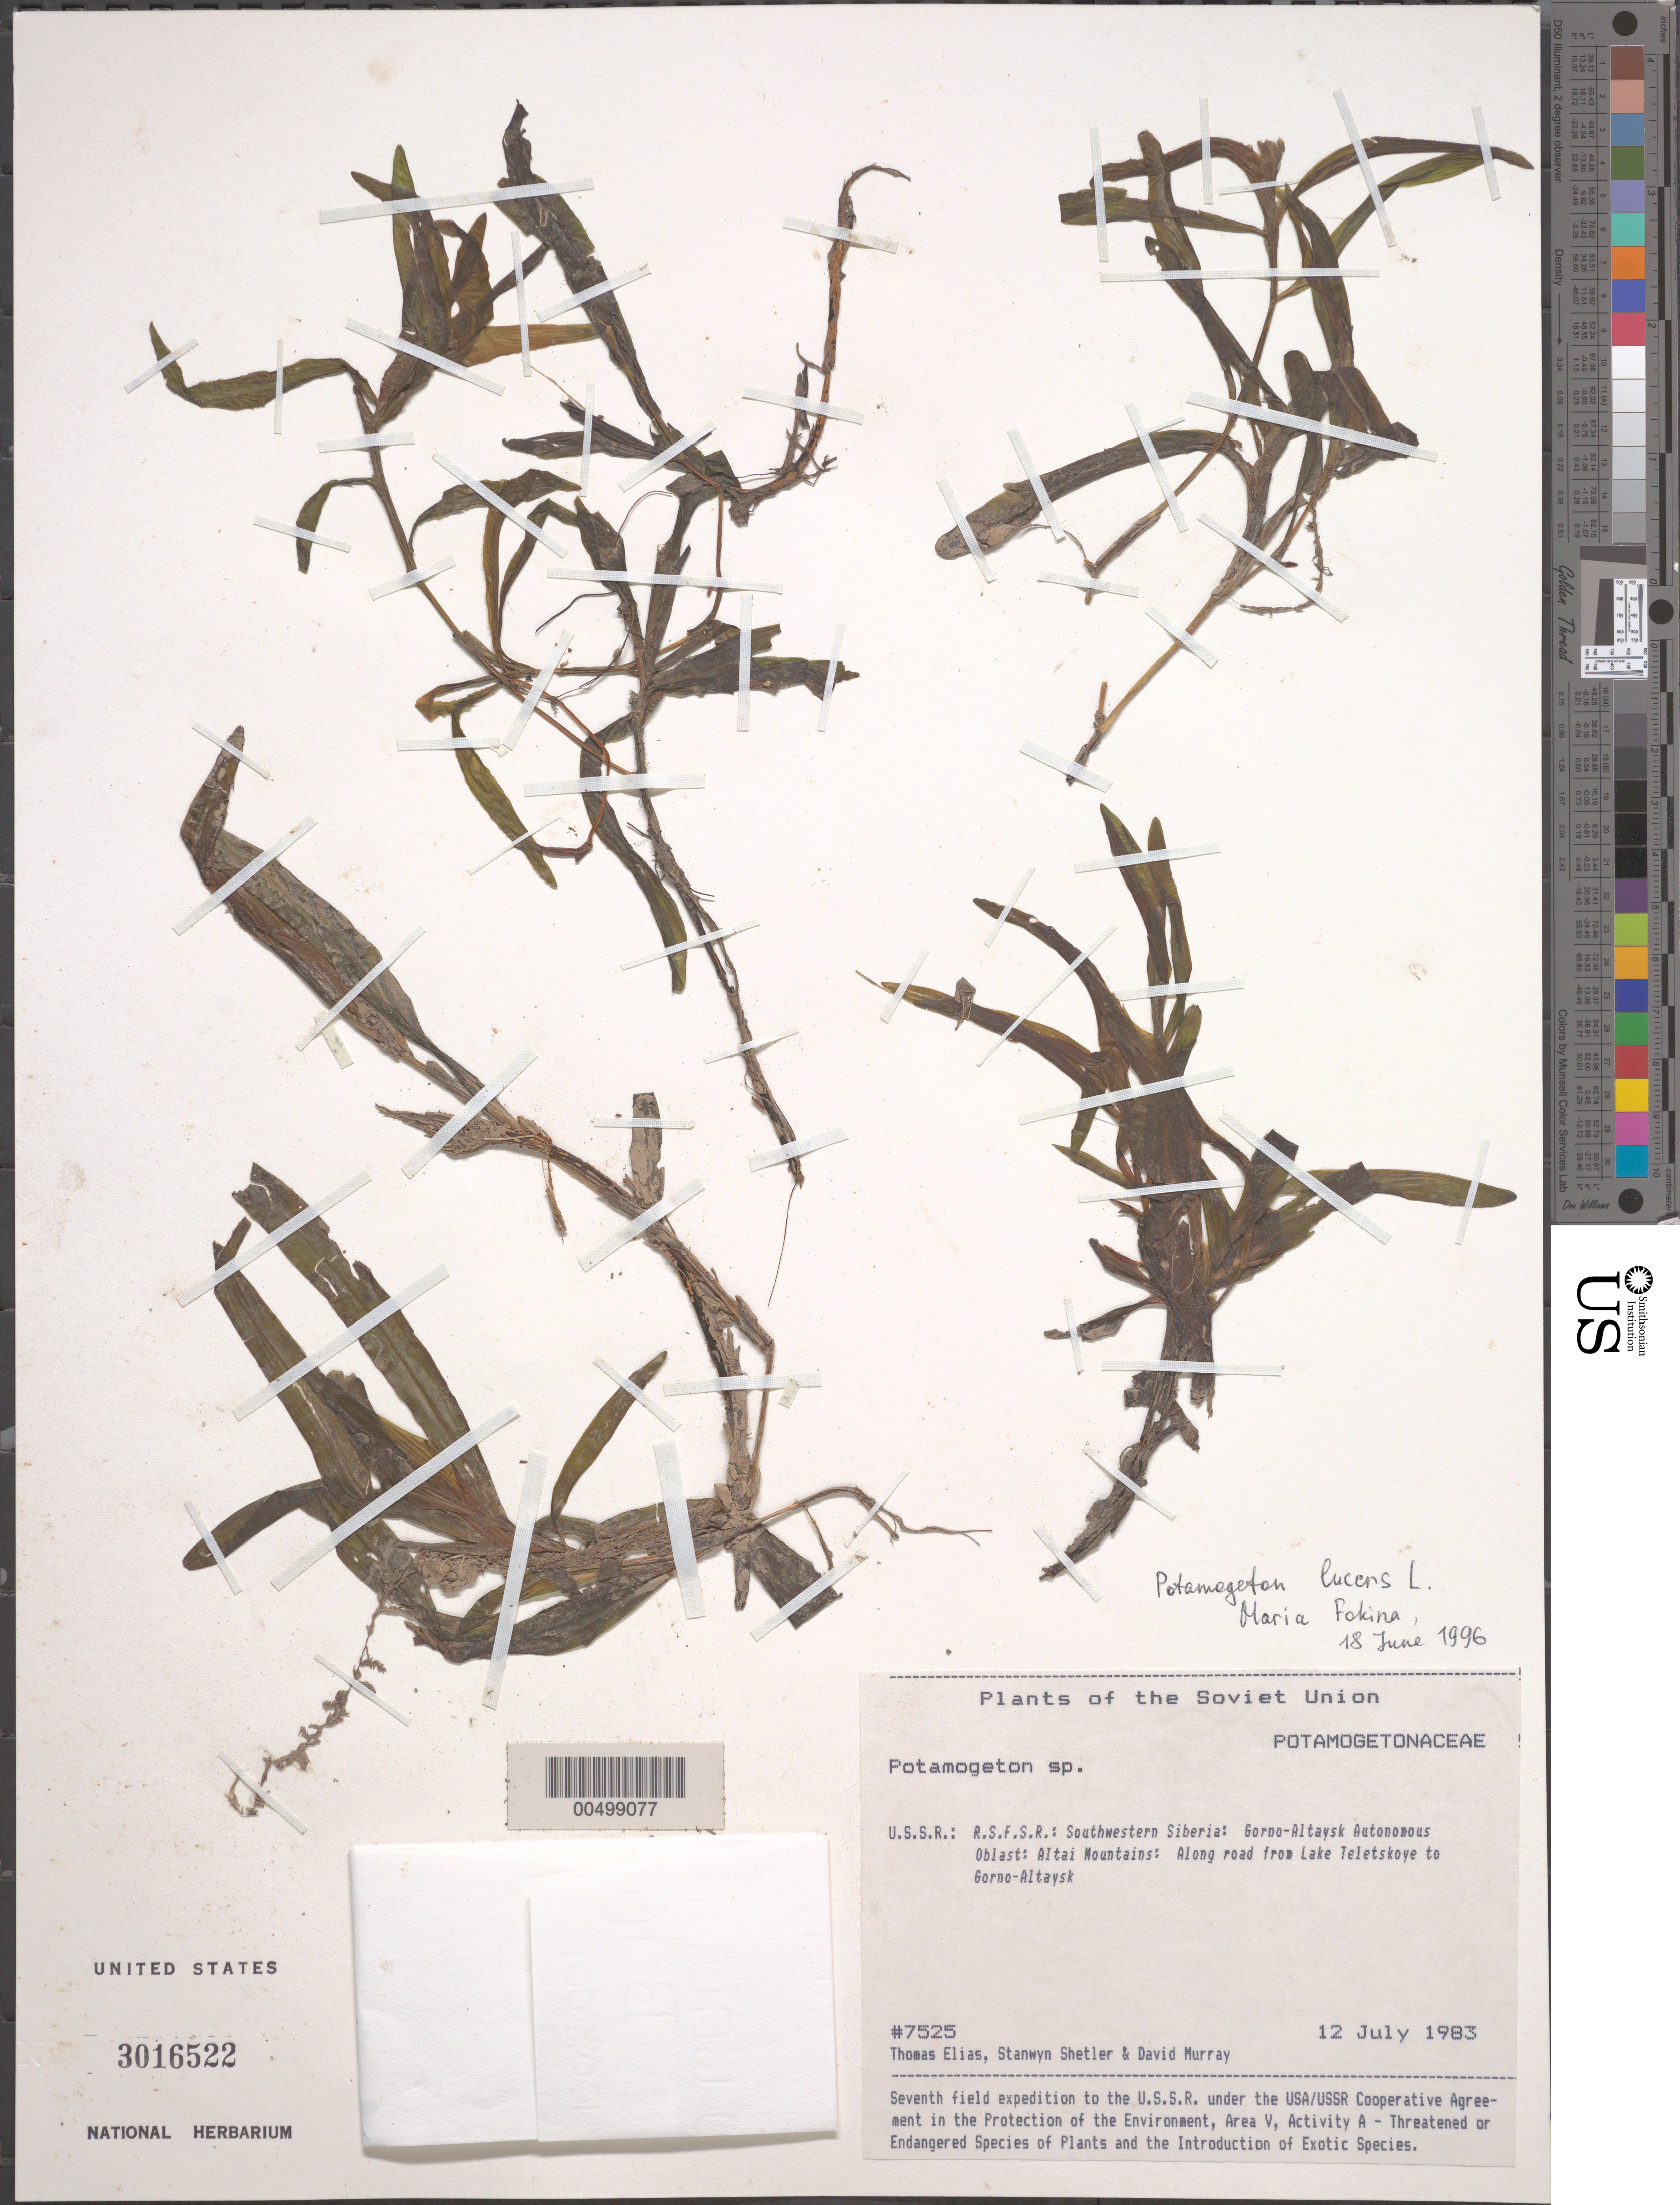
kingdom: Plantae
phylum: Tracheophyta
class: Liliopsida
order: Alismatales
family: Potamogetonaceae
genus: Potamogeton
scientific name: Potamogeton sp.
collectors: T. Elias, S. Shetler & D. F. Murray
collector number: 7525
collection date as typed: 12 Jul 1983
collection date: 1983-07-12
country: Russian Federation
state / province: Altai Republic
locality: Along road from Lake Teletskoye to Gorno-Altaysk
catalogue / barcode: US 3016522